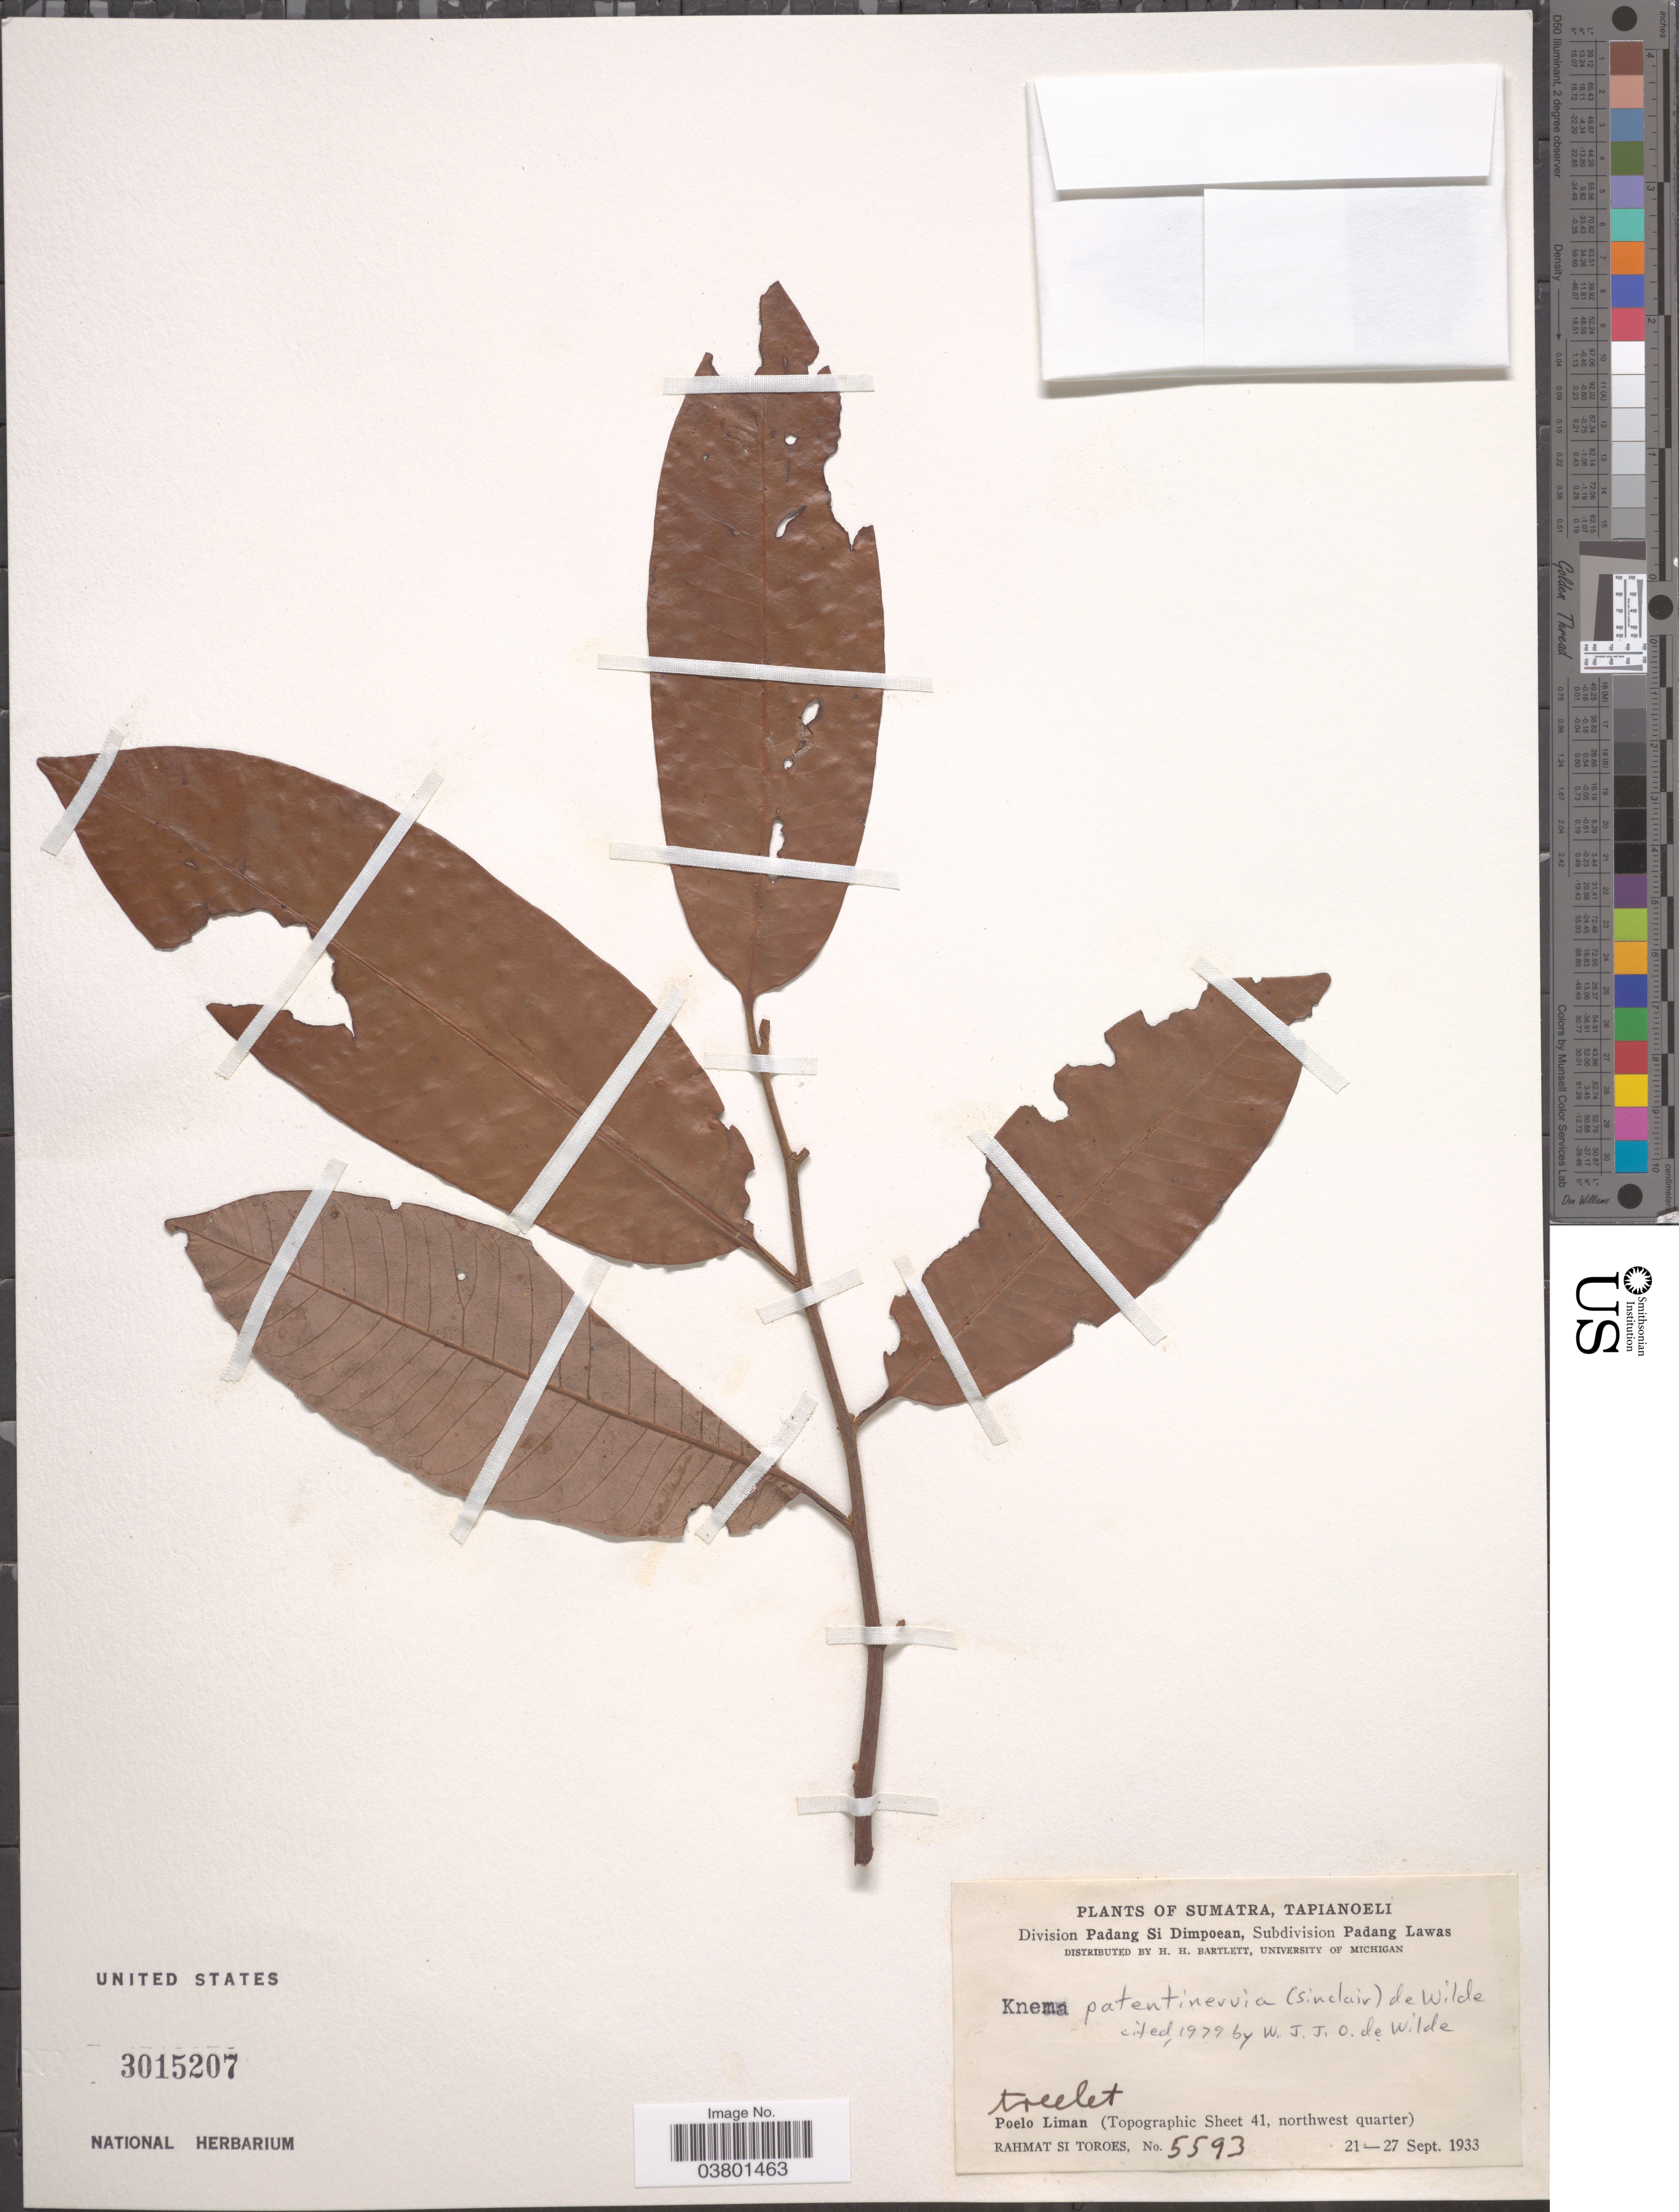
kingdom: Plantae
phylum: Tracheophyta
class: Magnoliopsida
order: Magnoliales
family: Myristicaceae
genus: Knema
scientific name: Knema patentinervia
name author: (J. Sinclair) W.J. de Wilde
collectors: Rahmat Si Boeea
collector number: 5593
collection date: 1933-09-21/1933-09-27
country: Indonesia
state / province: Sumatra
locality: Tapianoeli. Division Padang Si Dimpoean, Subdivision Padang Lawas. Poelo Liman (Topographic Sheet 41, northwest quarter).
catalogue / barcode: US 3015207